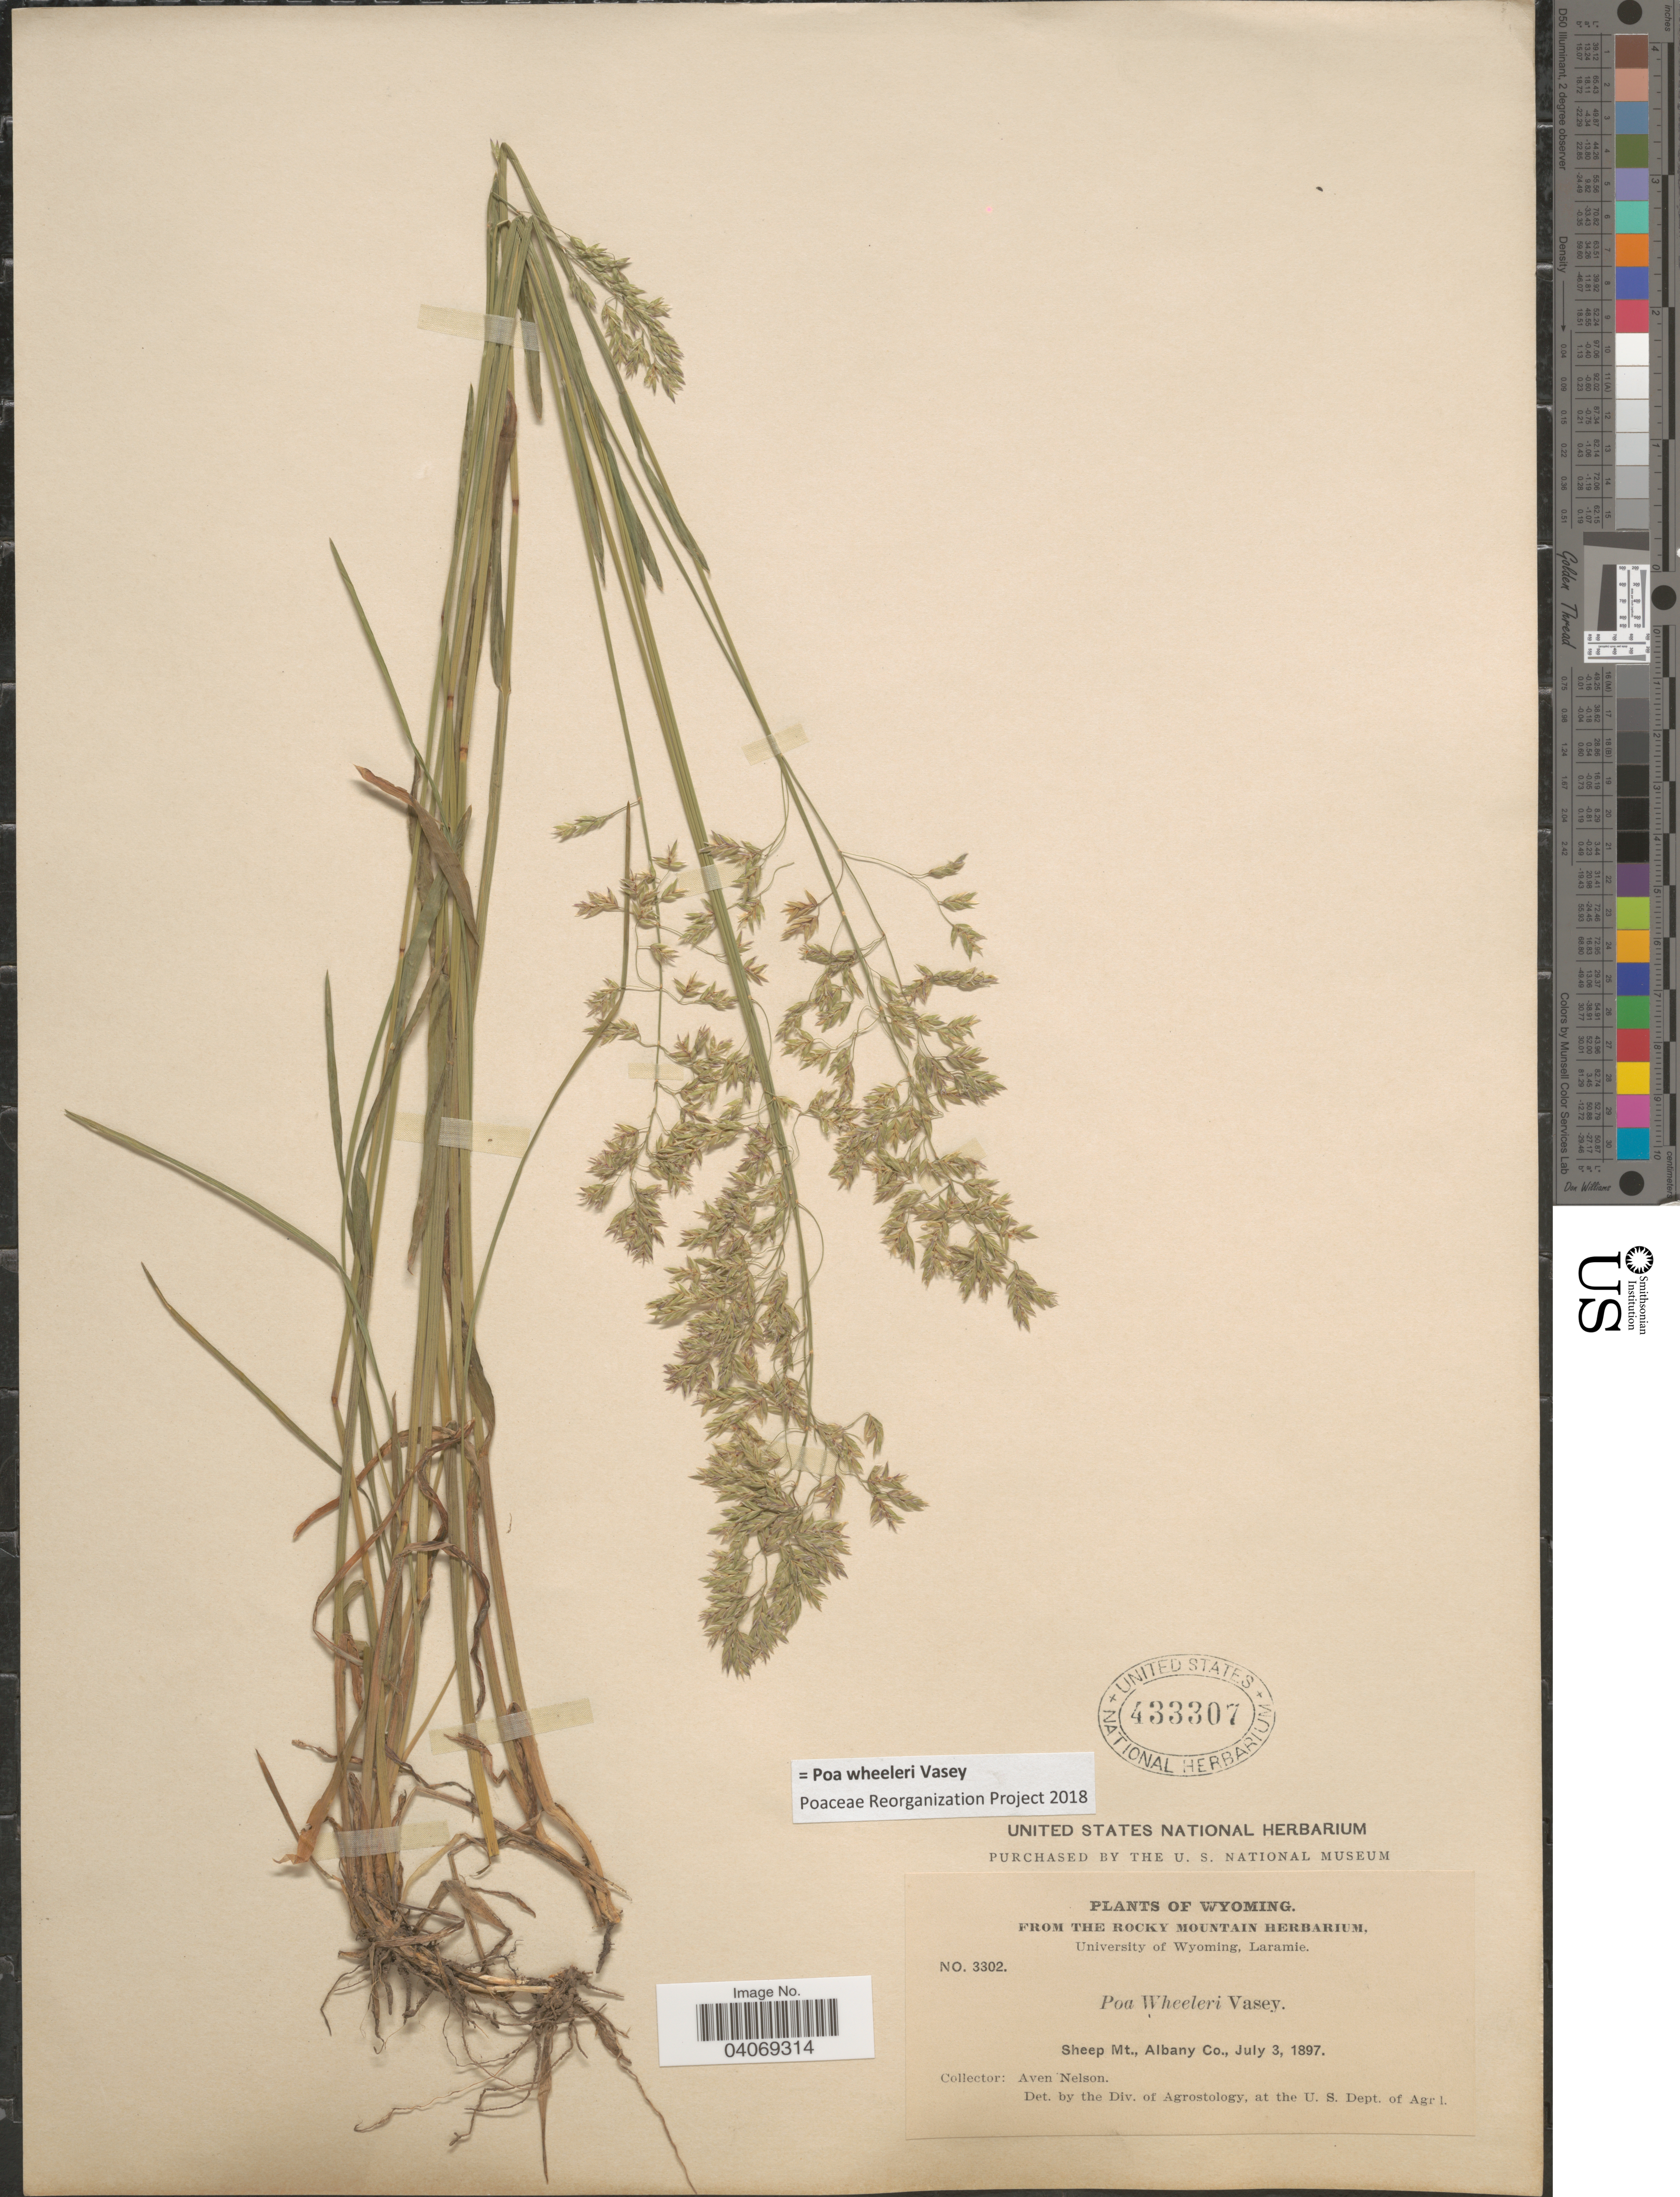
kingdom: Plantae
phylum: Tracheophyta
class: Liliopsida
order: Poales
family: Poaceae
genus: Poa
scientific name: Poa wheeleri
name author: Vasey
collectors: A. Nelson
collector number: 3302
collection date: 1897-07-03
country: United States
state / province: Wyoming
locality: Sheep Mt., Albany Co.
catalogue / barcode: US 433307